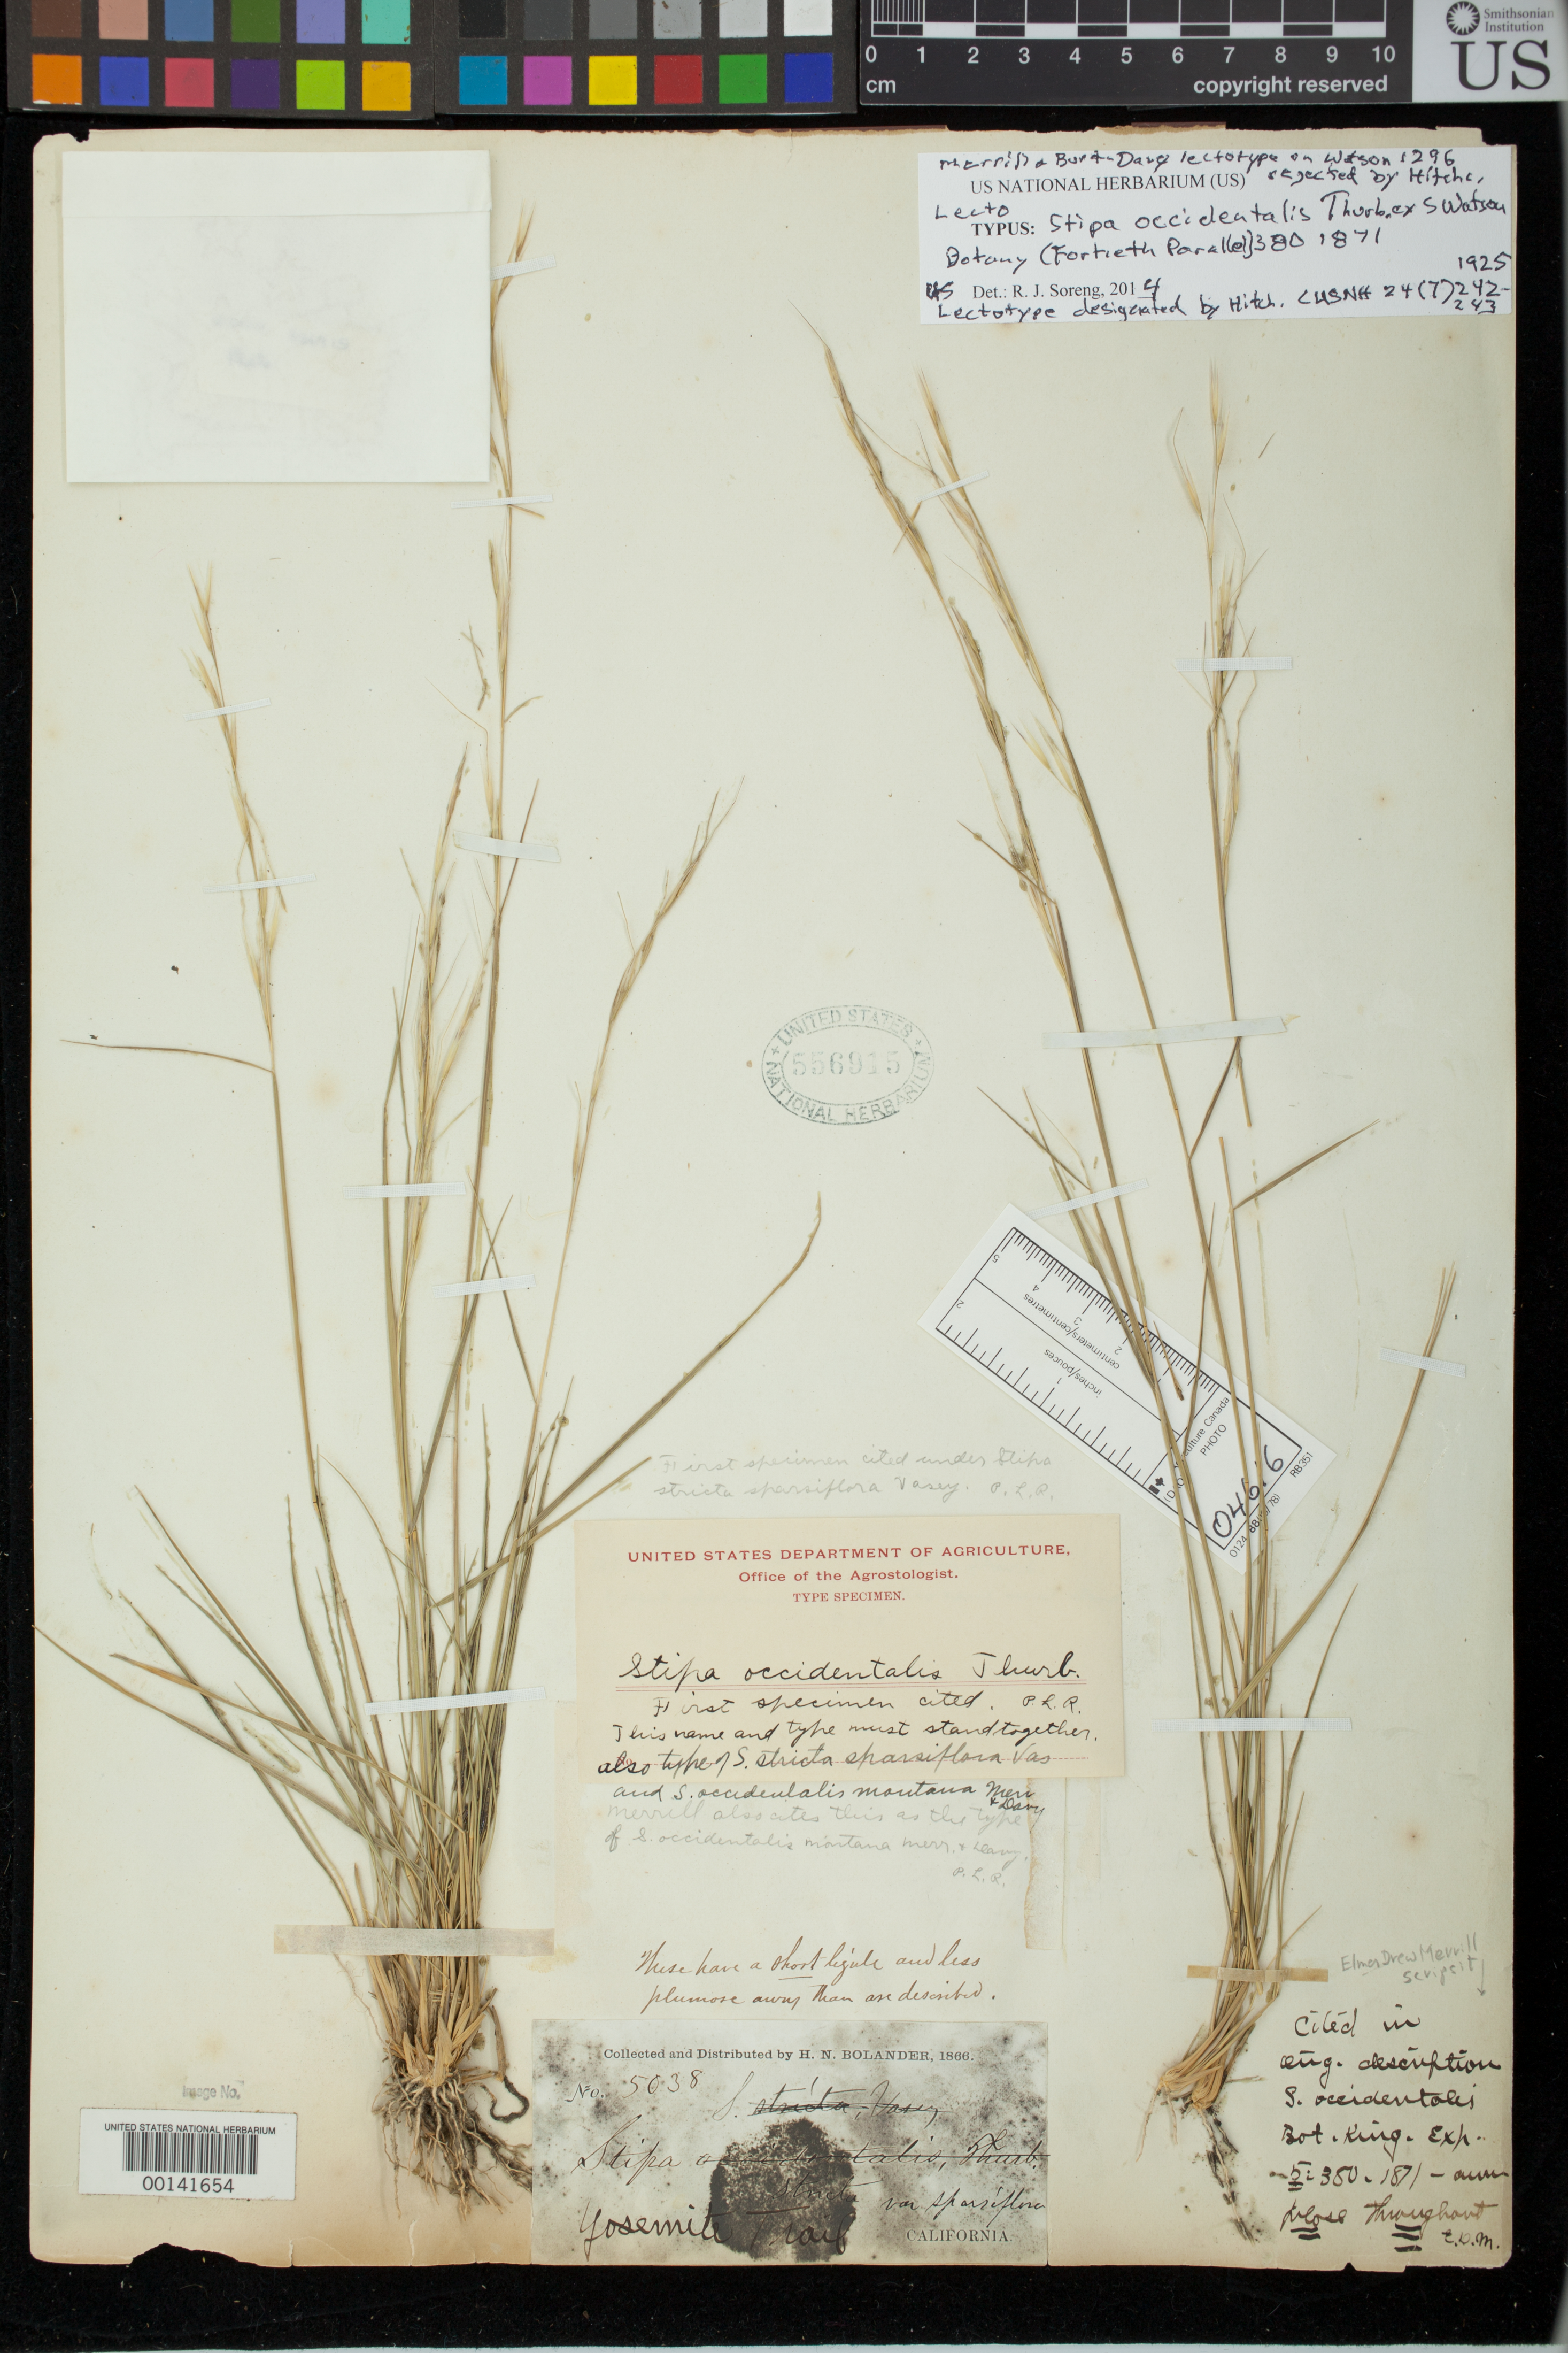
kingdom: Plantae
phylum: Tracheophyta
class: Liliopsida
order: Poales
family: Poaceae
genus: Stipa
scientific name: Stipa occidentalis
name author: Thurb. ex S. Watson in C. King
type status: Holotype; Isosyntype; Lectotype; Syntype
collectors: H. Bolander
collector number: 5038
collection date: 1866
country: United States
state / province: California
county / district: Mariposa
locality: Yosemite Trail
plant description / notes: Stipa occidentalis Thurb. ex S. Watson (1871): S. Watson validated Thurber's name (as annotated on specimens), citing two collections (syntypes): Bolander 5038 & Watson 1296. US has several duplicates of Bolander 5038, and fragmentary material of Watson 1296 (ex GH; at least one extant duplicate at NY, and should be another at GH but not in their records). Stipa occidentalis Thurb. (1874): Thurber based his name on a Wilkes Exped. collection (Pickering & Breckenridge s.n.) but included Watson's name, and apparently its types, in synonymy and thus is a superfluous (or isonym) name. [Stipa thurberiana Piper (1900) is supposedly based on this name, but on only one of the several elements cited by Thurber, the Wilkes Expedition collection (=Pickering & Breckinridge s.n.)] Stipa stricta var. sparsiflora Vasey (1892): cites several collections (syntypes), one of which (Bolander 5038) is also a syntype of Stipa occidentalis Thurb. ex S. Watson. Latter hame not cited as synonym and not an explicit nom. nov. for it. Stipa occidentalis var. montana Merr. & Burtt Davy (1902): cites Bolander 5038 as the (sole) type; apparently a superfluous name as this is one of the syntypes of the earlier name Stipa stricta var. sparsiflora Vasey, which would have priority at the varietal rank. In the same publication, Merrill & Burtt explicitly designate Watson 1296 as the type of the species, Stipa occidentalis Thurb. [ex S. Watson], considered here as effectively lectotypifying the name (first step lectotypification). Note that this predates the generally accepted lectotypification (with Bolander 5038 as lectotype) by Hitchcock (1925).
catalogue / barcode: US 556915